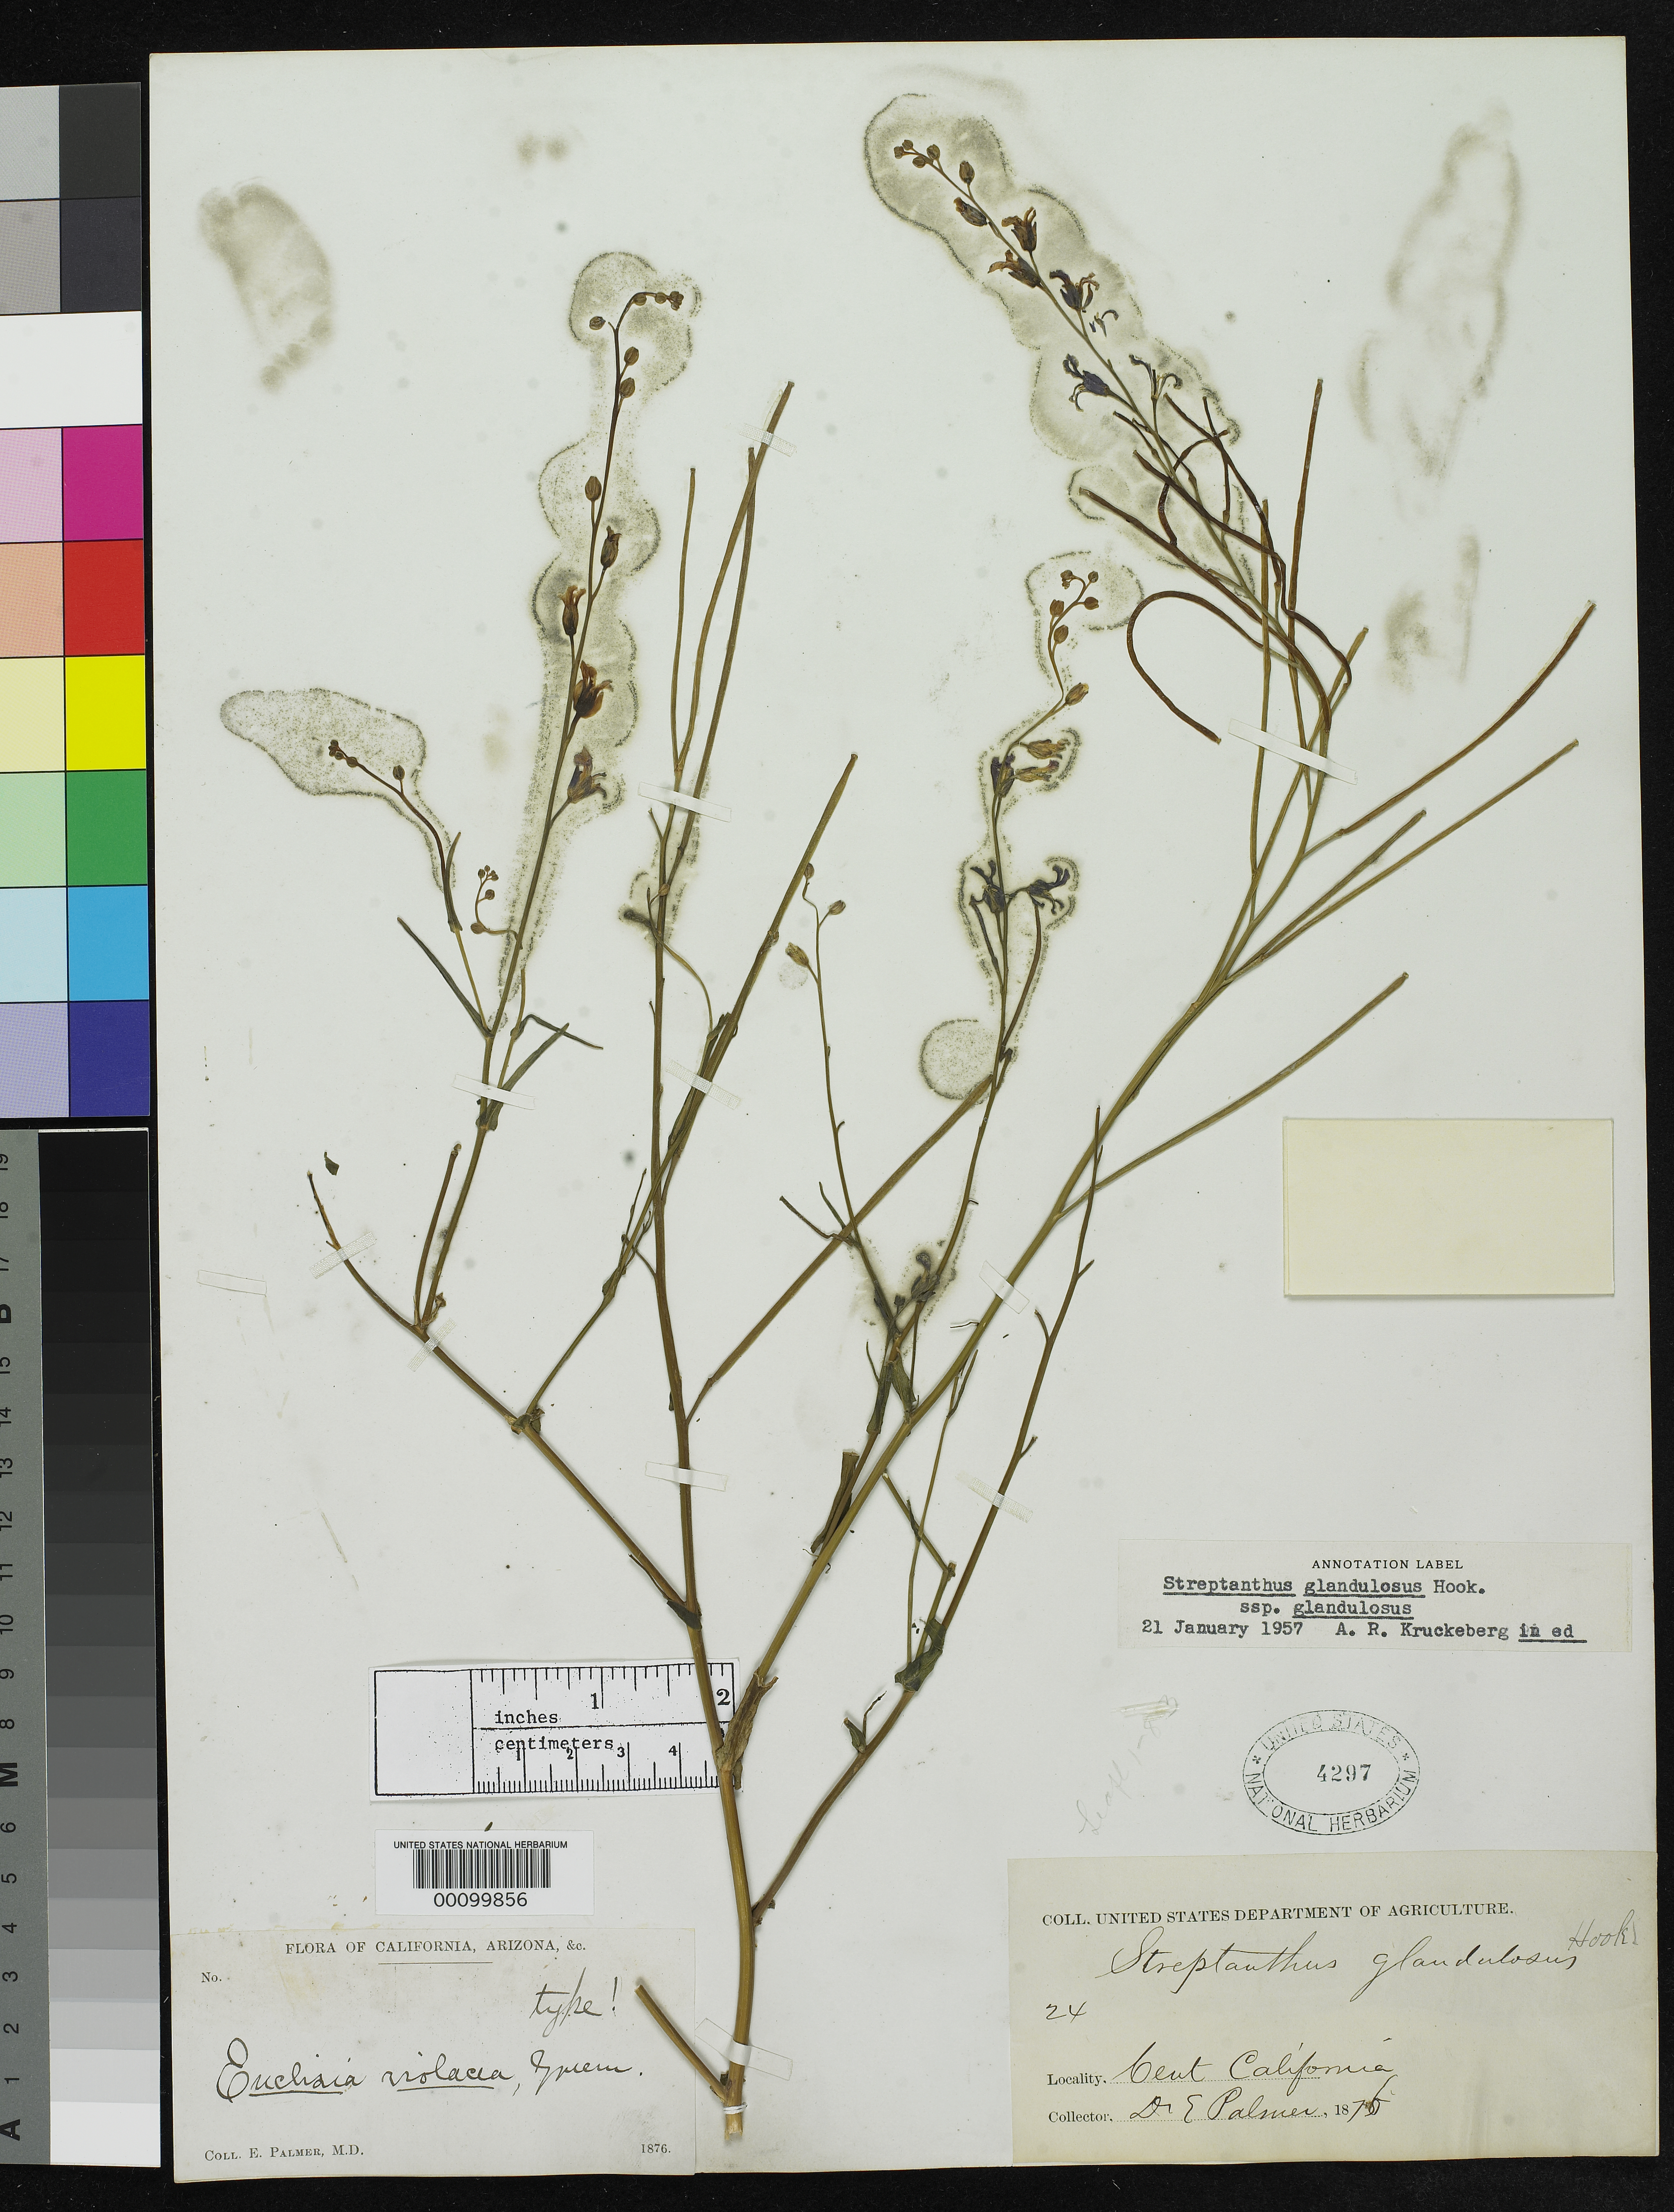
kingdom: Plantae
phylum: Tracheophyta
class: Magnoliopsida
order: Brassicales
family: Brassicaceae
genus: Euclisia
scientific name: Euclisia violacea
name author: Greene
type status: Holotype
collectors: E. Palmer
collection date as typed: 1876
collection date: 1876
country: United States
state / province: California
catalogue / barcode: US 4297